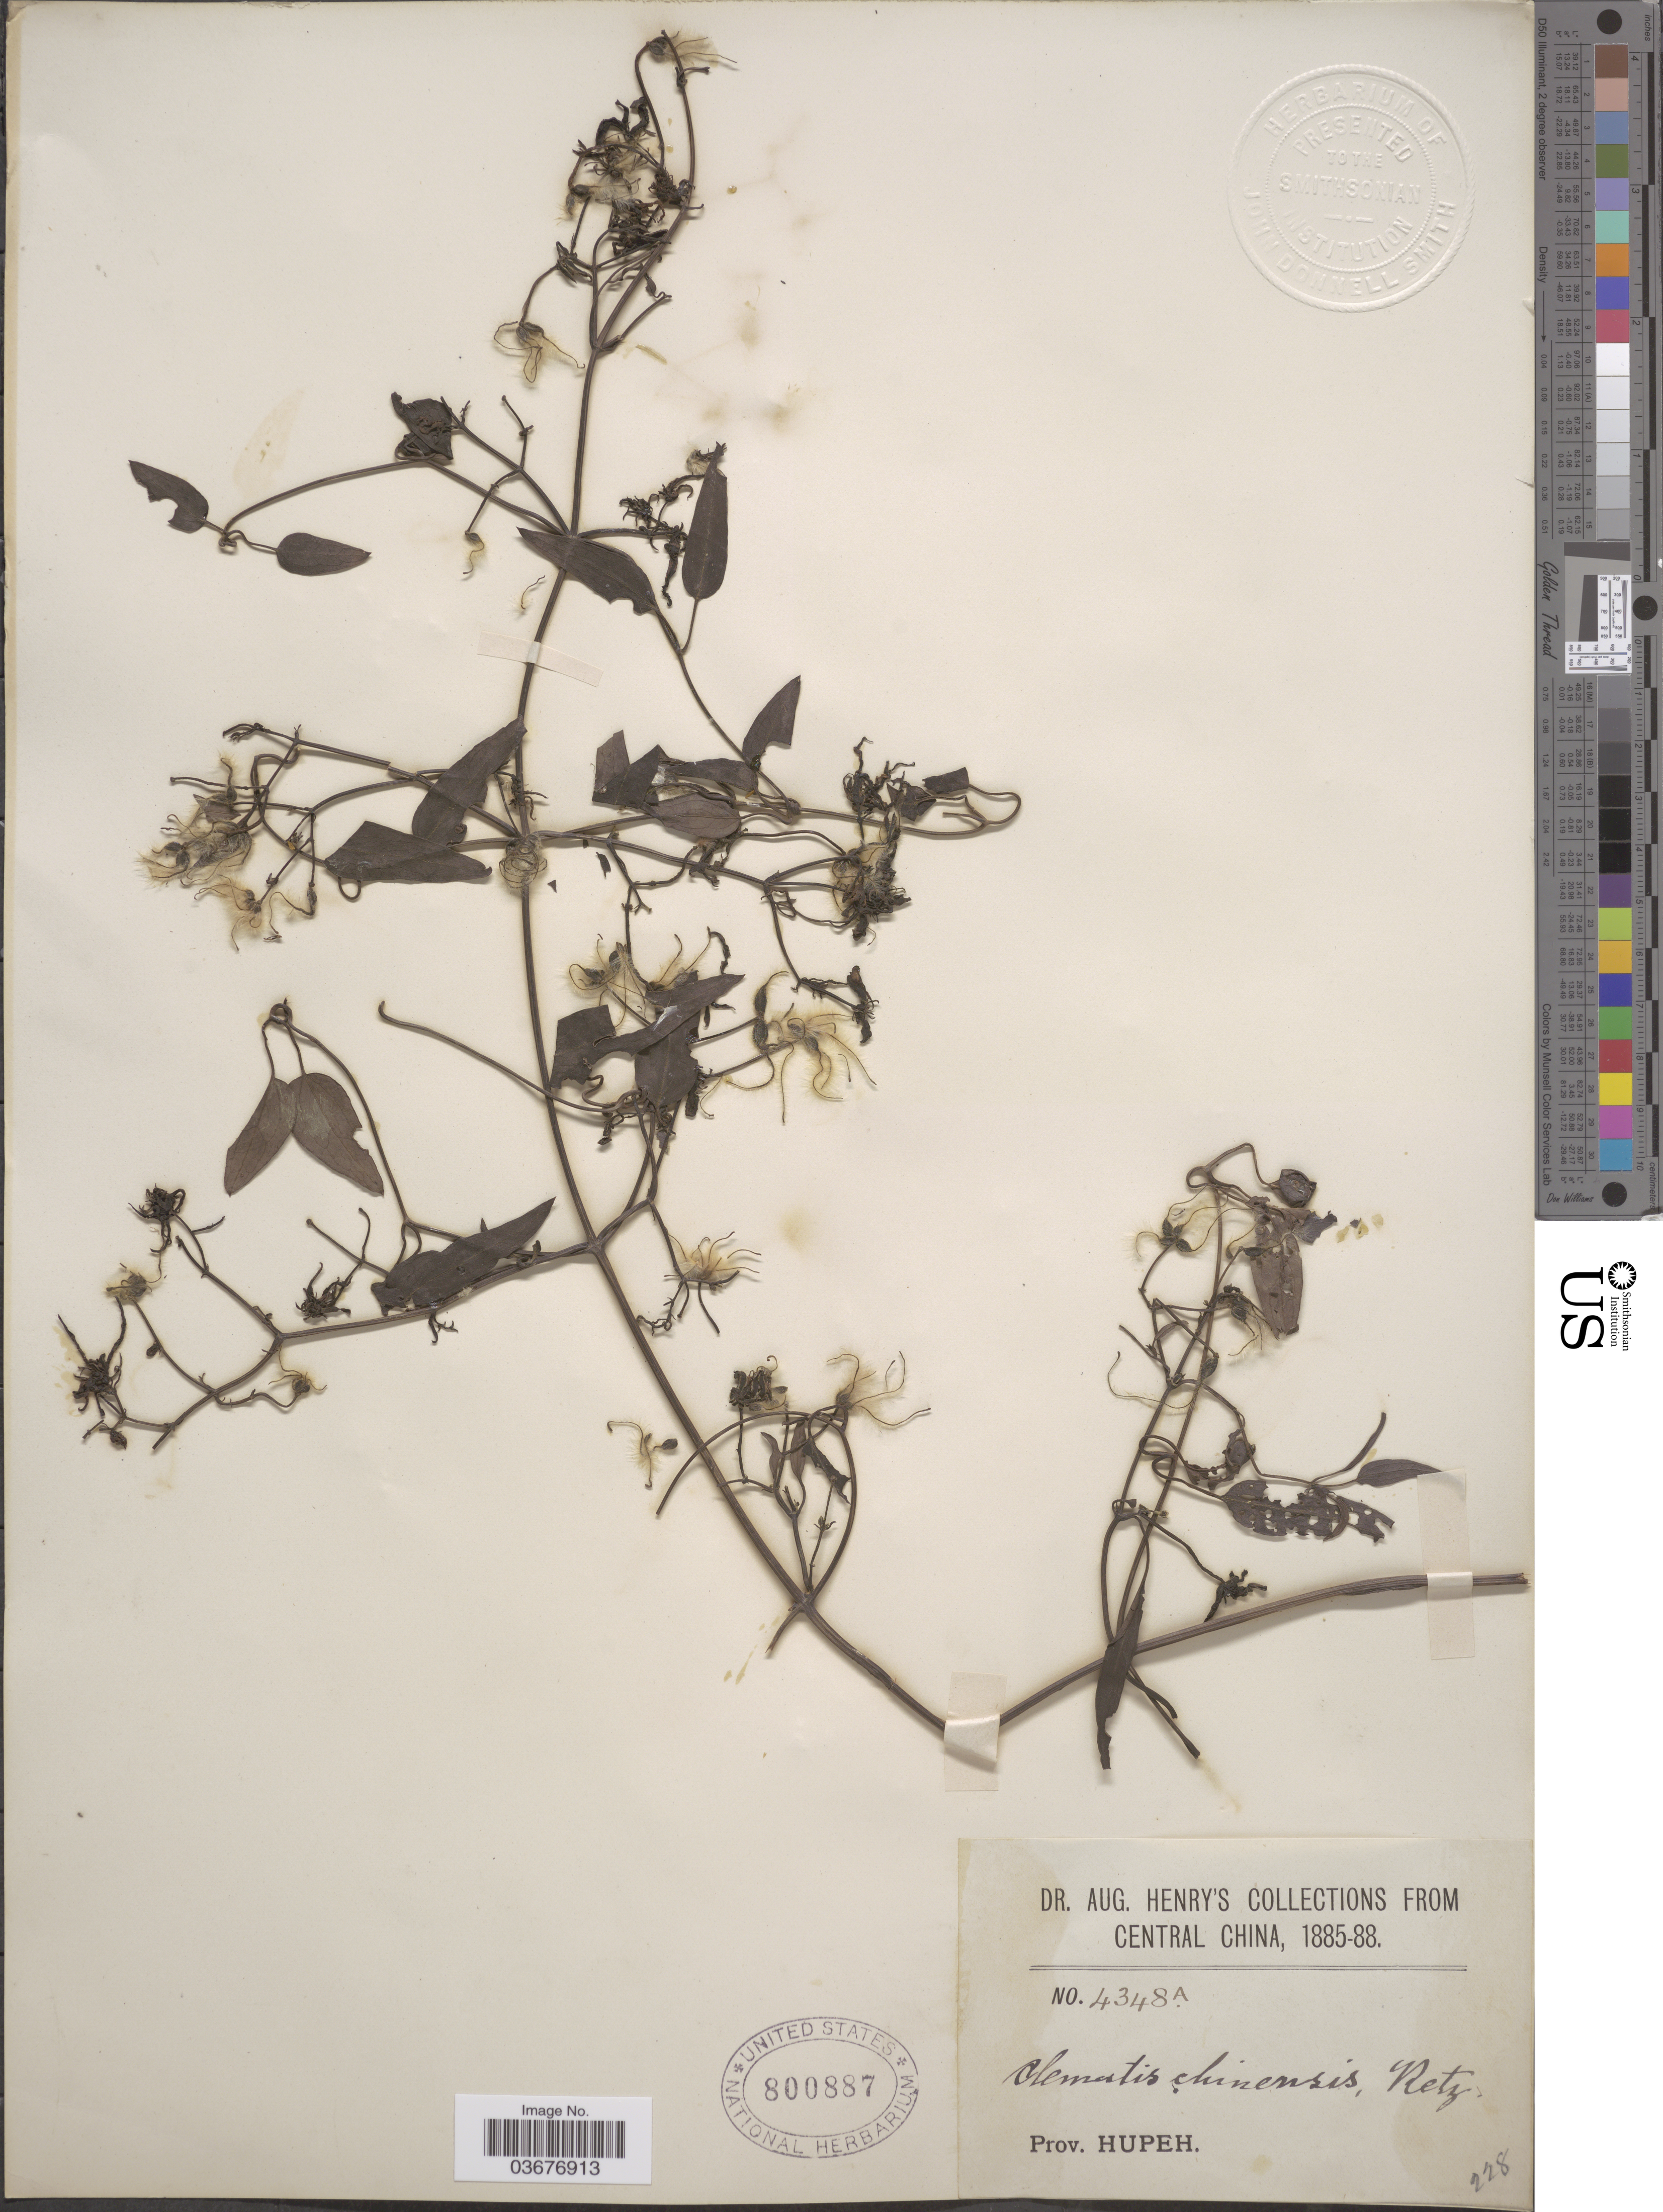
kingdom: Plantae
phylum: Tracheophyta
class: Magnoliopsida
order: Ranunculales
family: Ranunculaceae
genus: Clematis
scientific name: Clematis chinensis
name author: Retz.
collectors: A. Henry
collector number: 4348 A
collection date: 1885/1888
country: China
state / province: Hubei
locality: Central China. Prov. Hupeh.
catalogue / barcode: US 800887